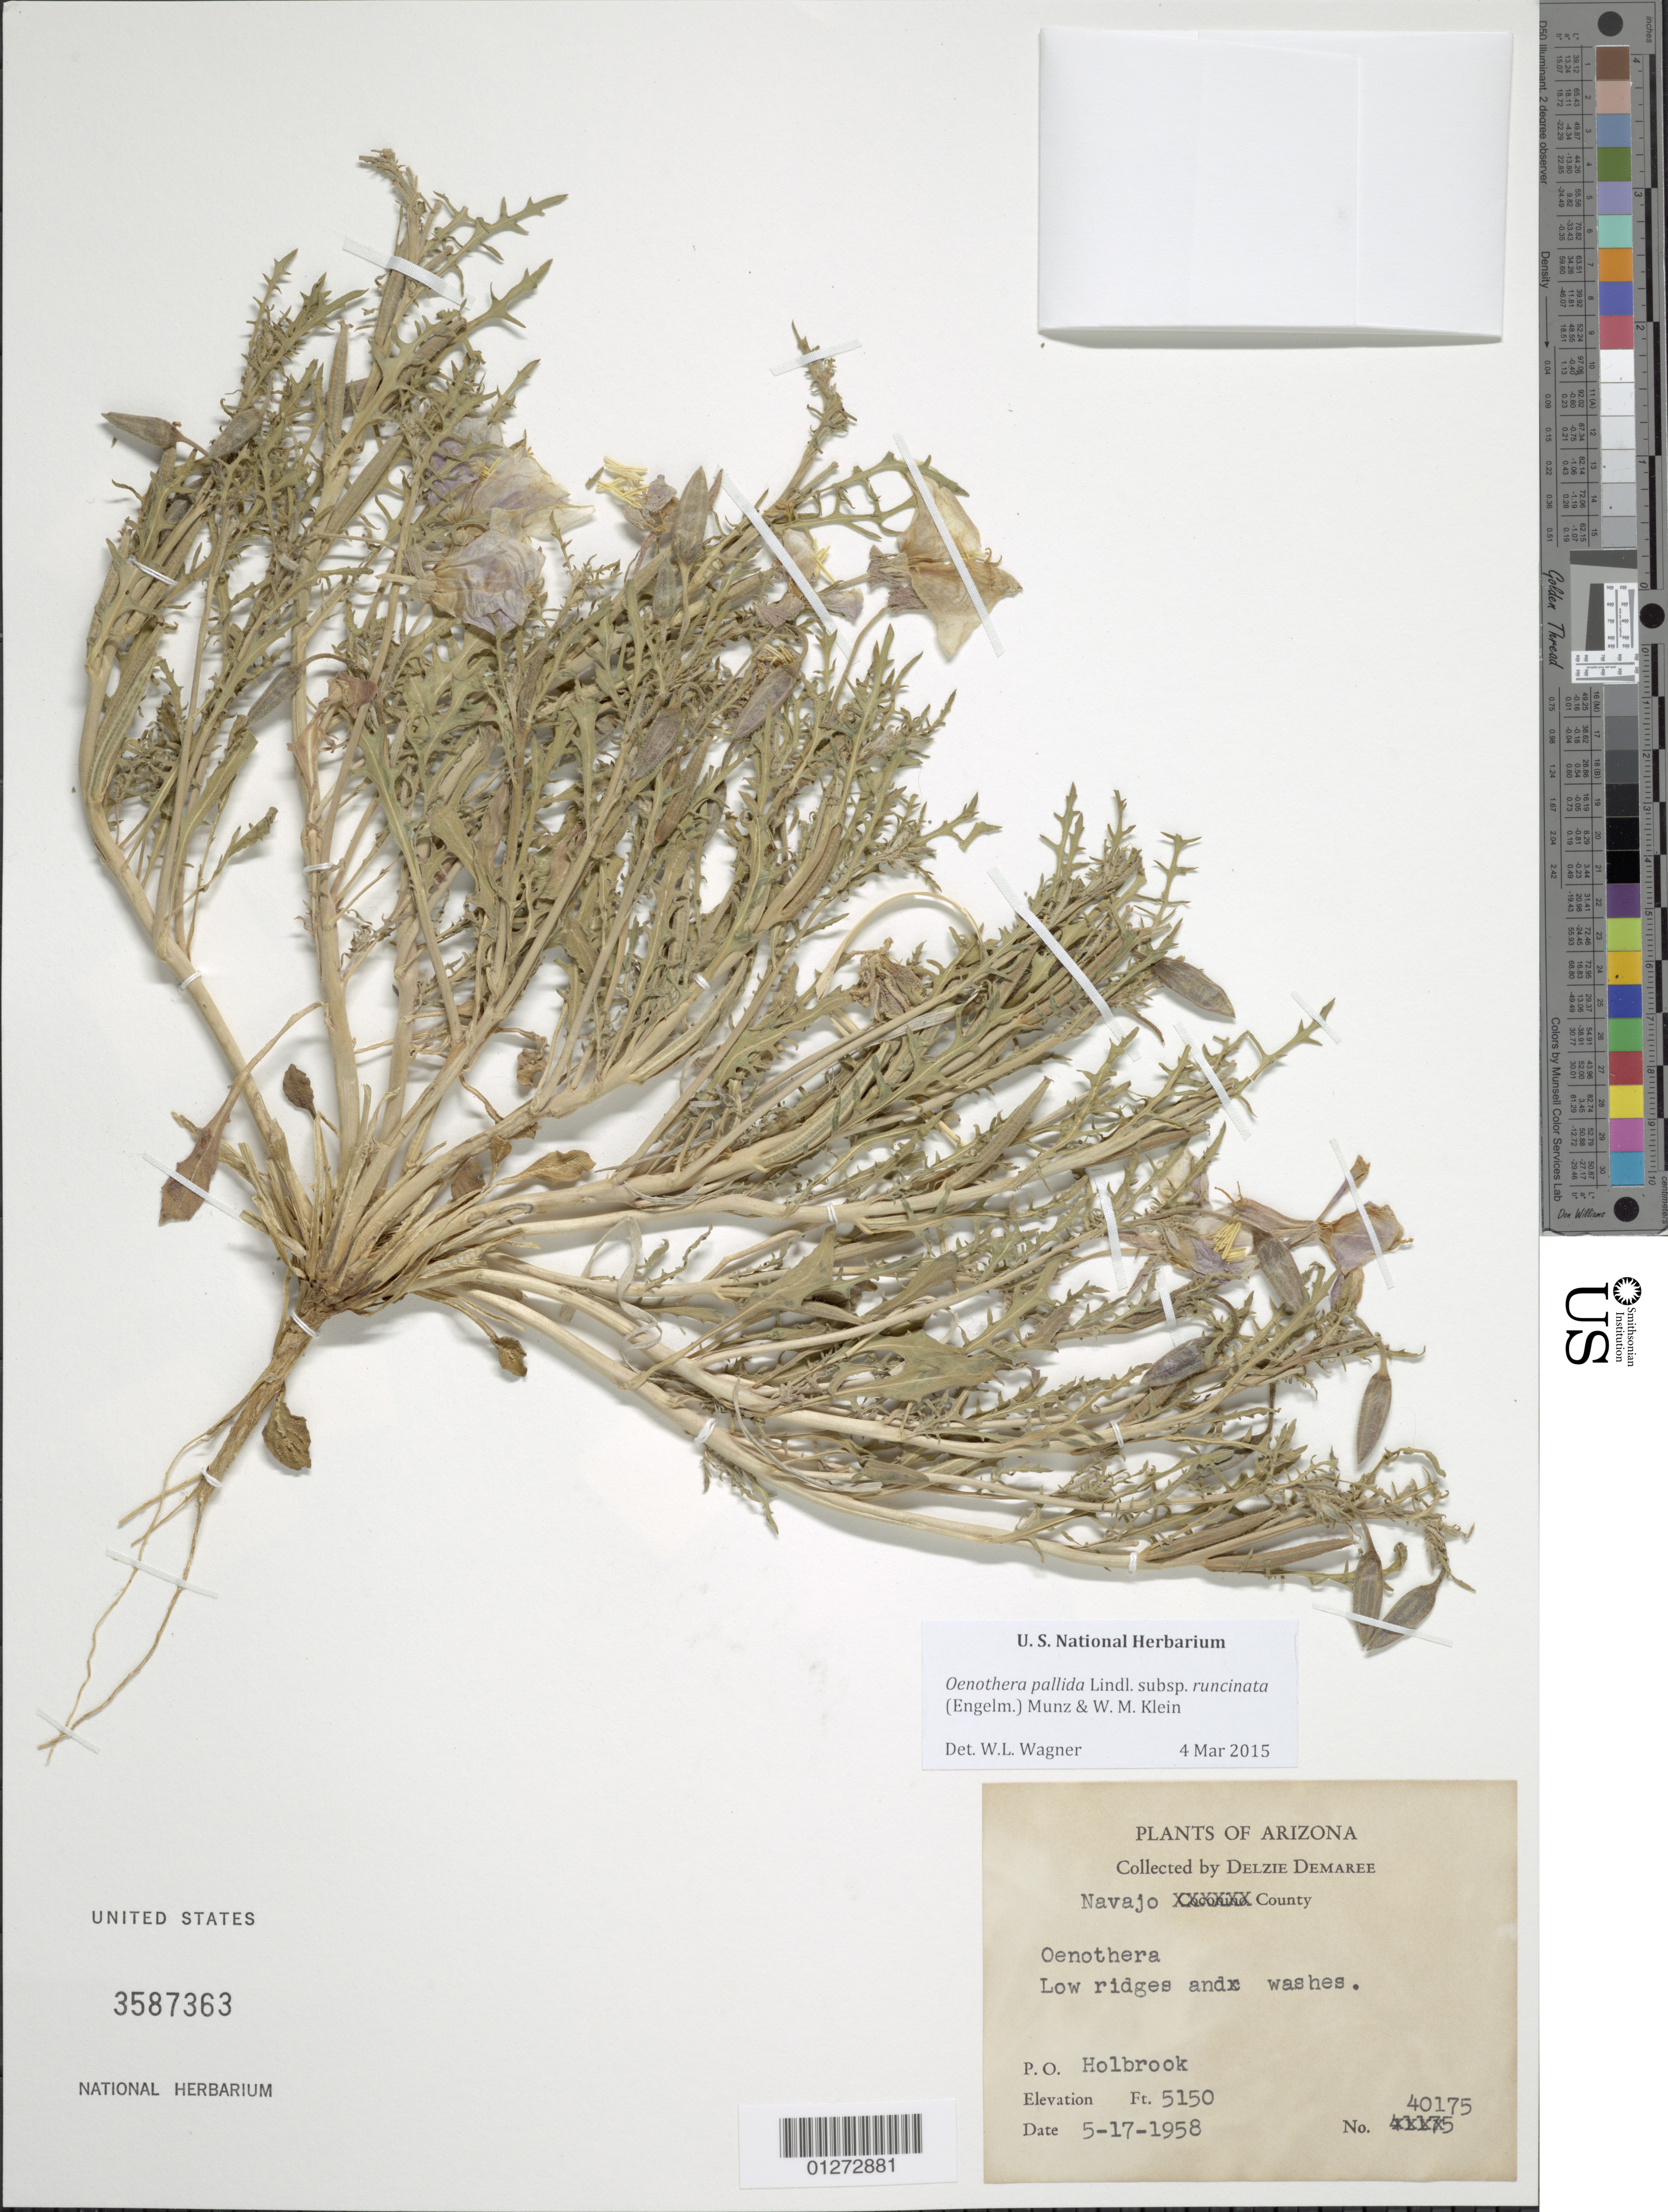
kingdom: Plantae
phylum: Tracheophyta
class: Magnoliopsida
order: Myrtales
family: Onagraceae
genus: Oenothera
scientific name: Oenothera pallida subsp. runcinata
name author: (Engelm.) Munz & W.M. Klein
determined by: Wagner, W. L., (BOT), Smithsonian Institution - National Museum of Natural History (UNITED STATES)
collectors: D. Demaree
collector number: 40175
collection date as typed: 5-17-1958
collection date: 1958-05-17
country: United States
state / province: Arizona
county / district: Navajo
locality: Holbrook.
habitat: Low ridges and washes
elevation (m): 1570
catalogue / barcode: US 3587363